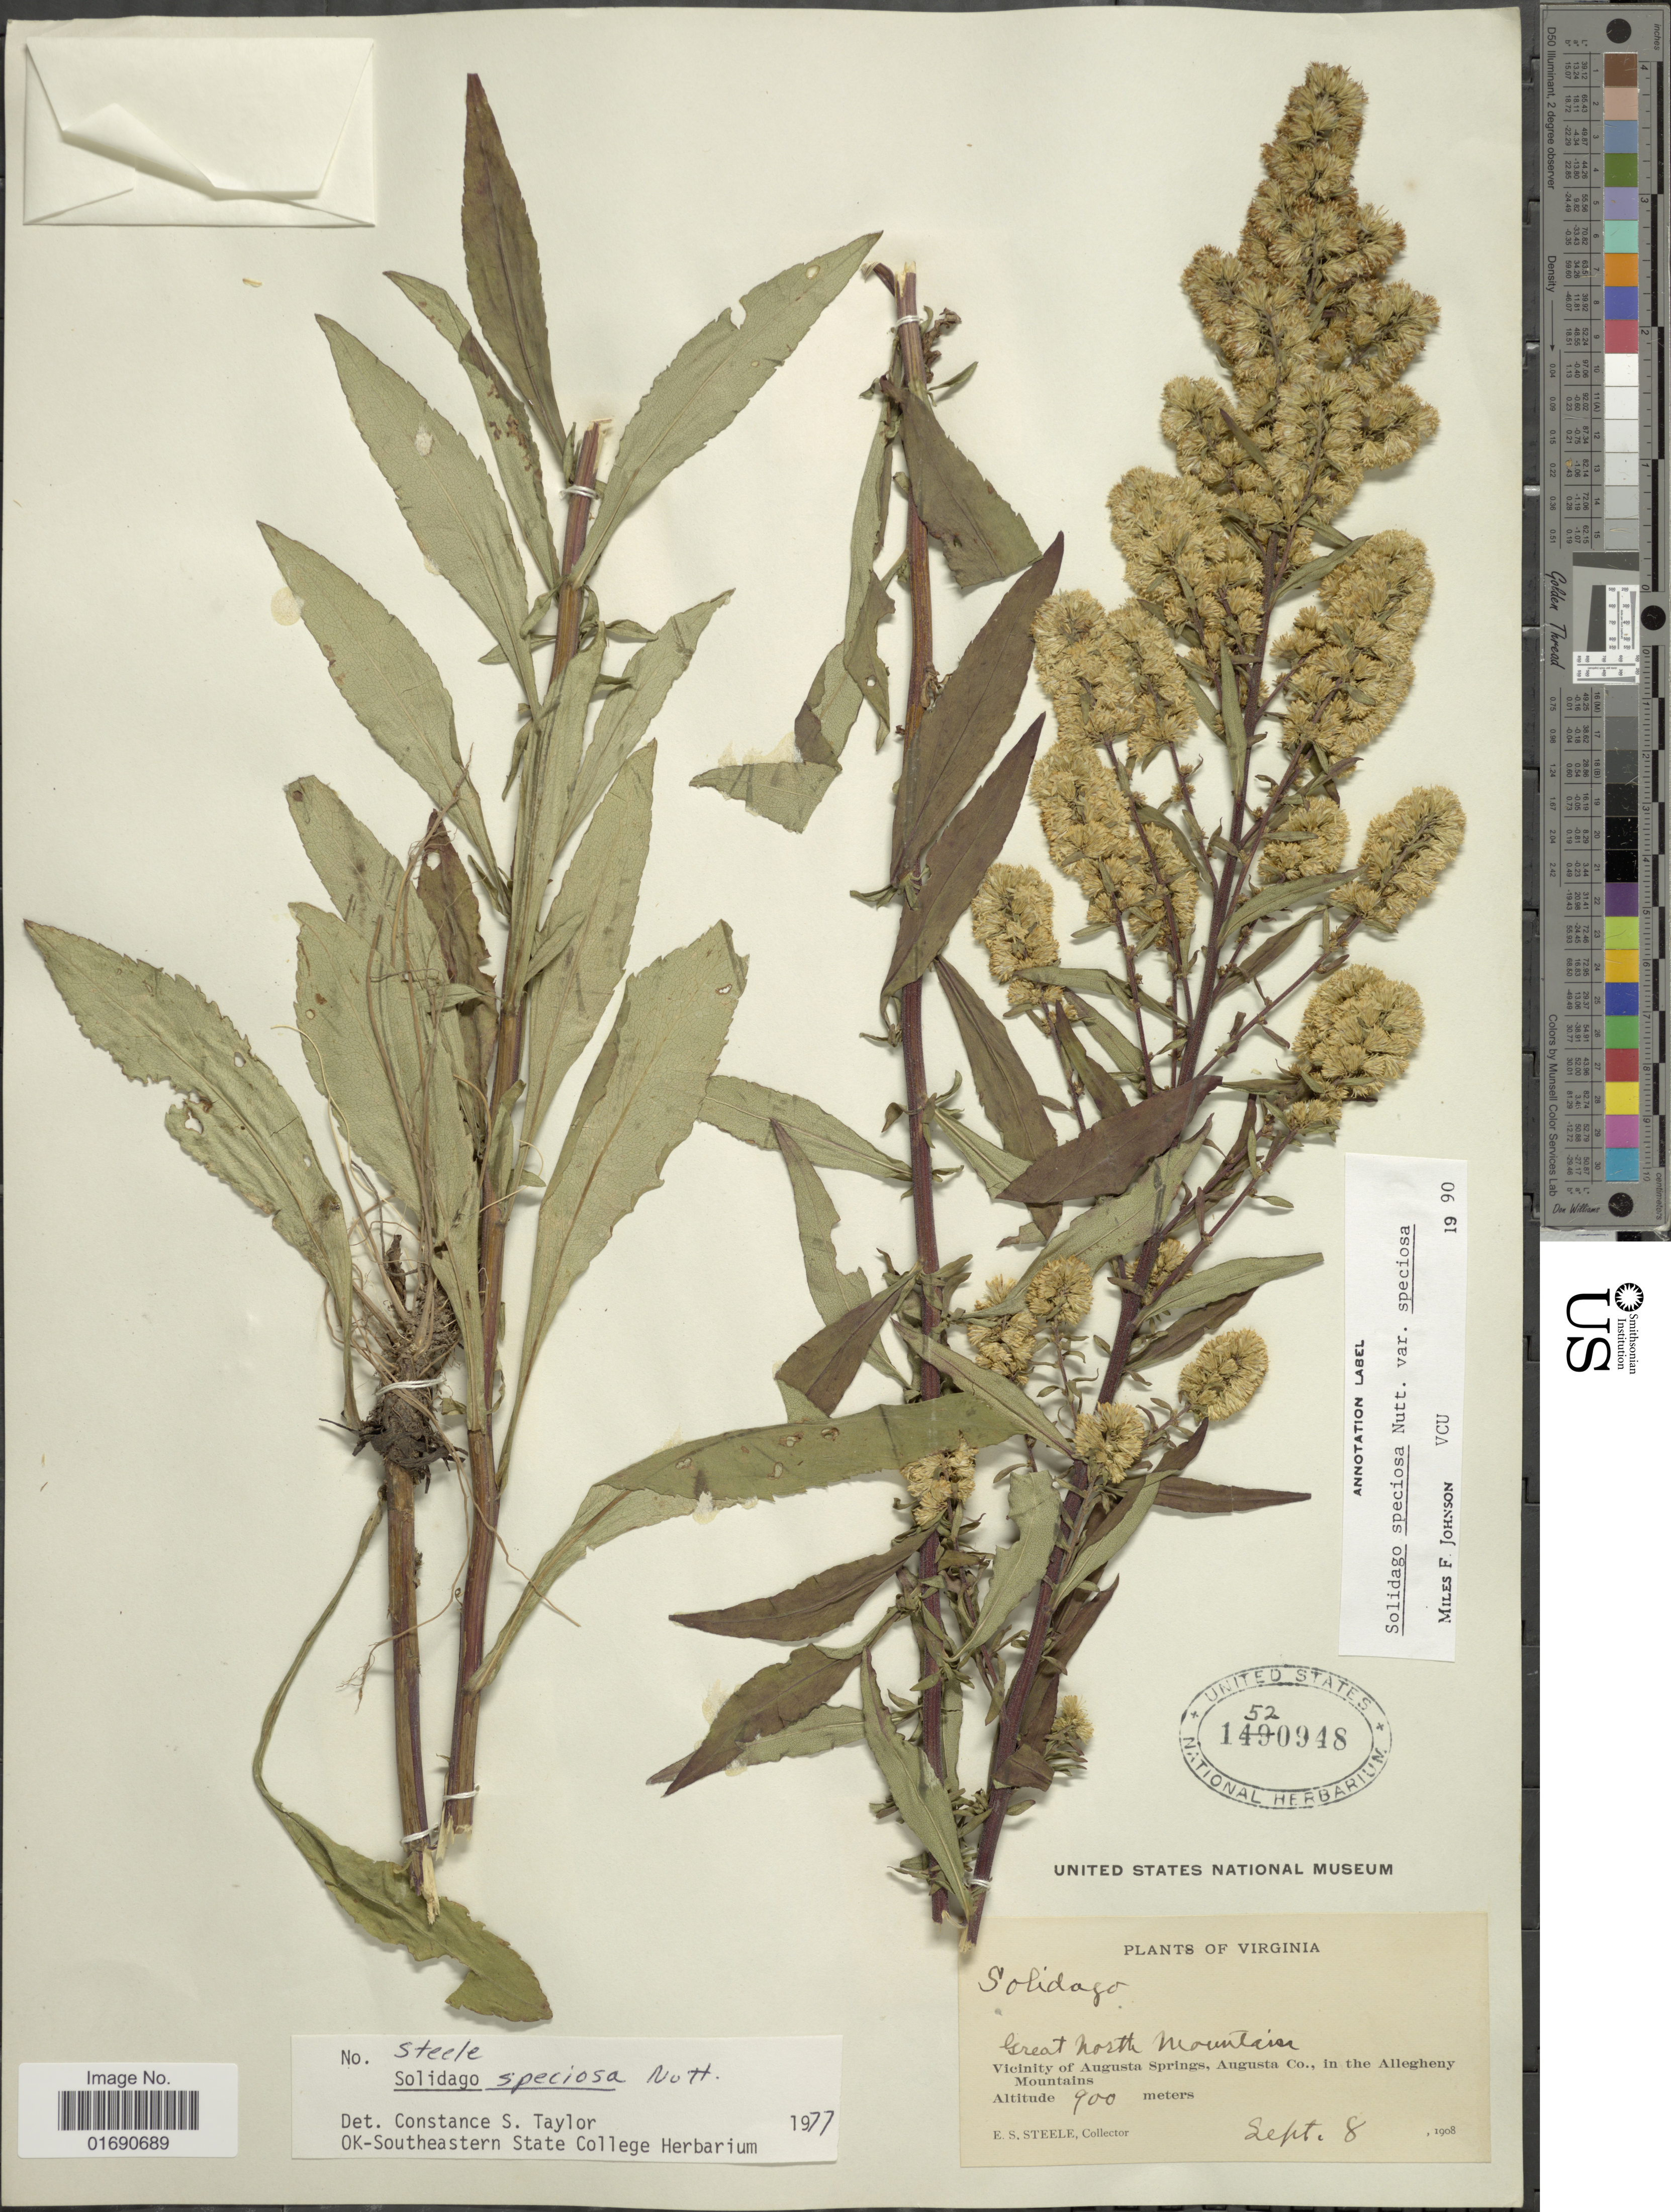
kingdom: Plantae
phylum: Tracheophyta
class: Magnoliopsida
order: Asterales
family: Asteraceae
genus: Solidago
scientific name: Solidago speciosa var. speciosa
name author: Nutt.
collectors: E. Steele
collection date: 1908-09-08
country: United States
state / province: Virginia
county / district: Augusta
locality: Great North Mountain, Vicinity of Augusta Springs, Augusta Co., in the Allegheny Mountains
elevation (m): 900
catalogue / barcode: US 1520948